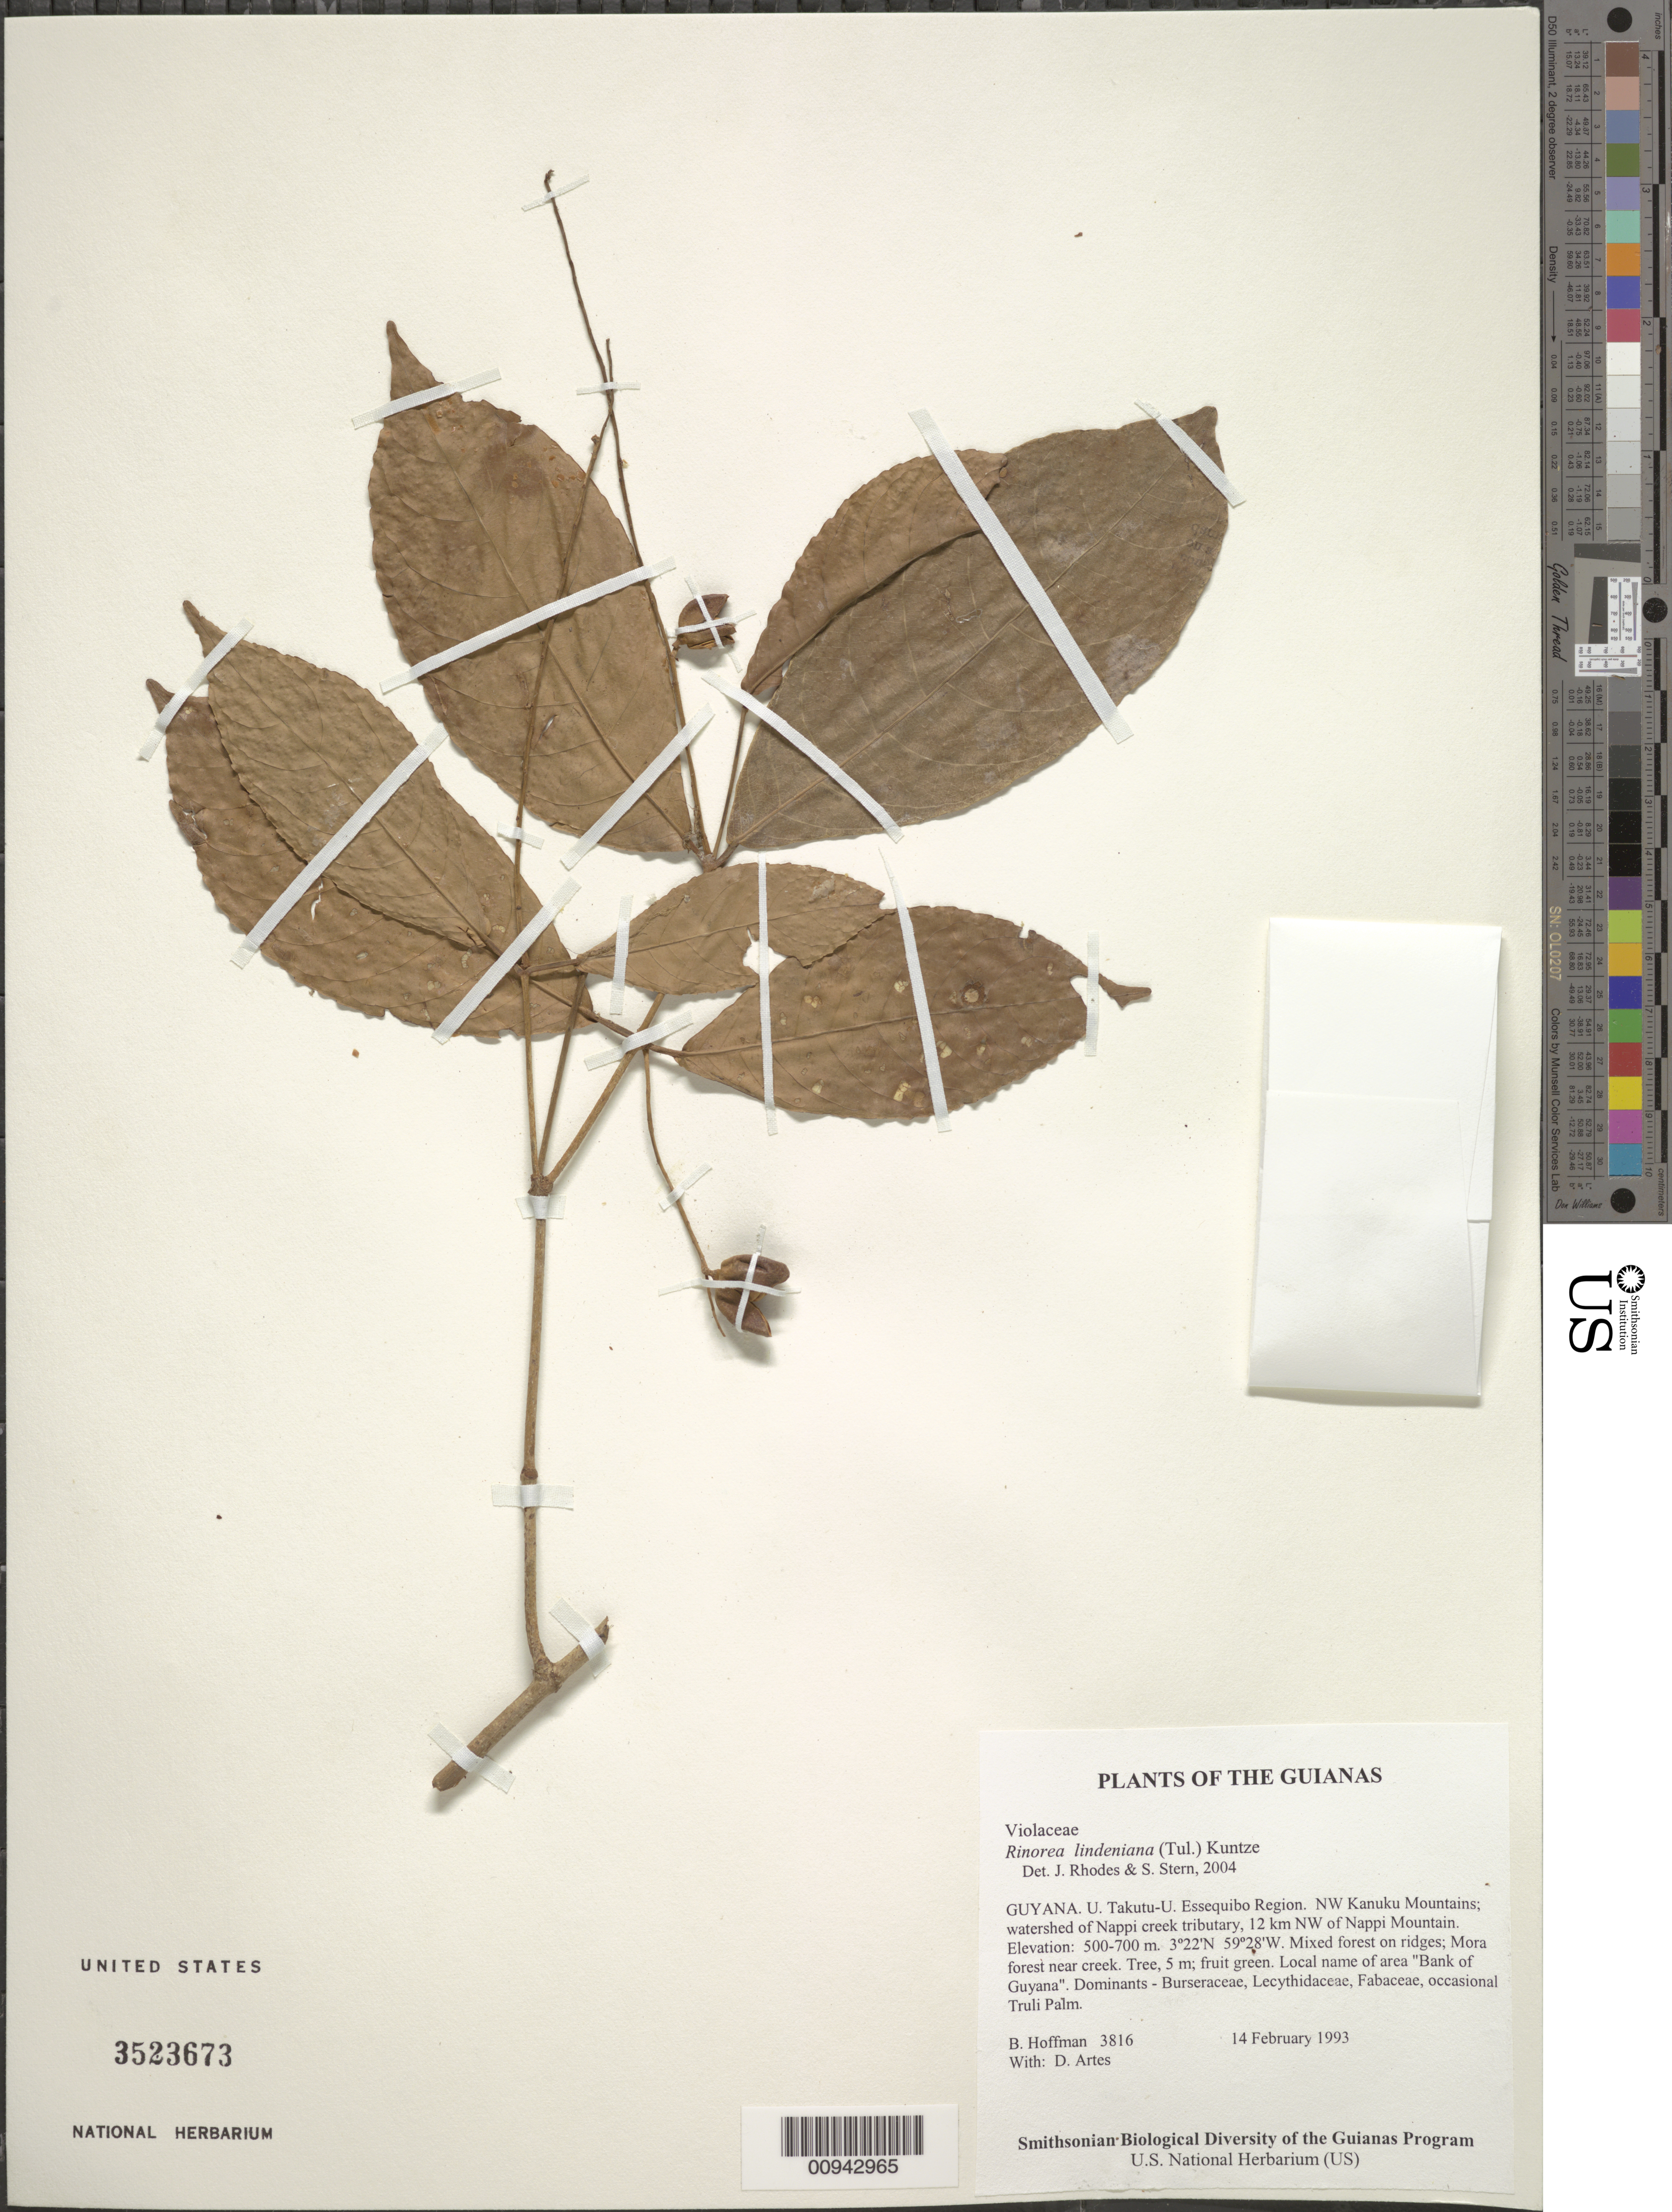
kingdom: Plantae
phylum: Tracheophyta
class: Magnoliopsida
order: Malpighiales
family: Violaceae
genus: Rinorea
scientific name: Rinorea lindeniana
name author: (Tul.) Kuntze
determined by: Rhodes, J.; Stern, S. R.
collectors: B. Hoffman & D. Artes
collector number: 3816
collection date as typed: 14 February 1993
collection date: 1993-02-14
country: Guyana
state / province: U. Takutu-U. Essequibo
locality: NW Kanuku Mountains; watershed of Nappi creek tributary, 12 km NE of Nappi Mountain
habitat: Mixed forest on ridges; Mora forest near creek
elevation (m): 500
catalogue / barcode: US 35523673